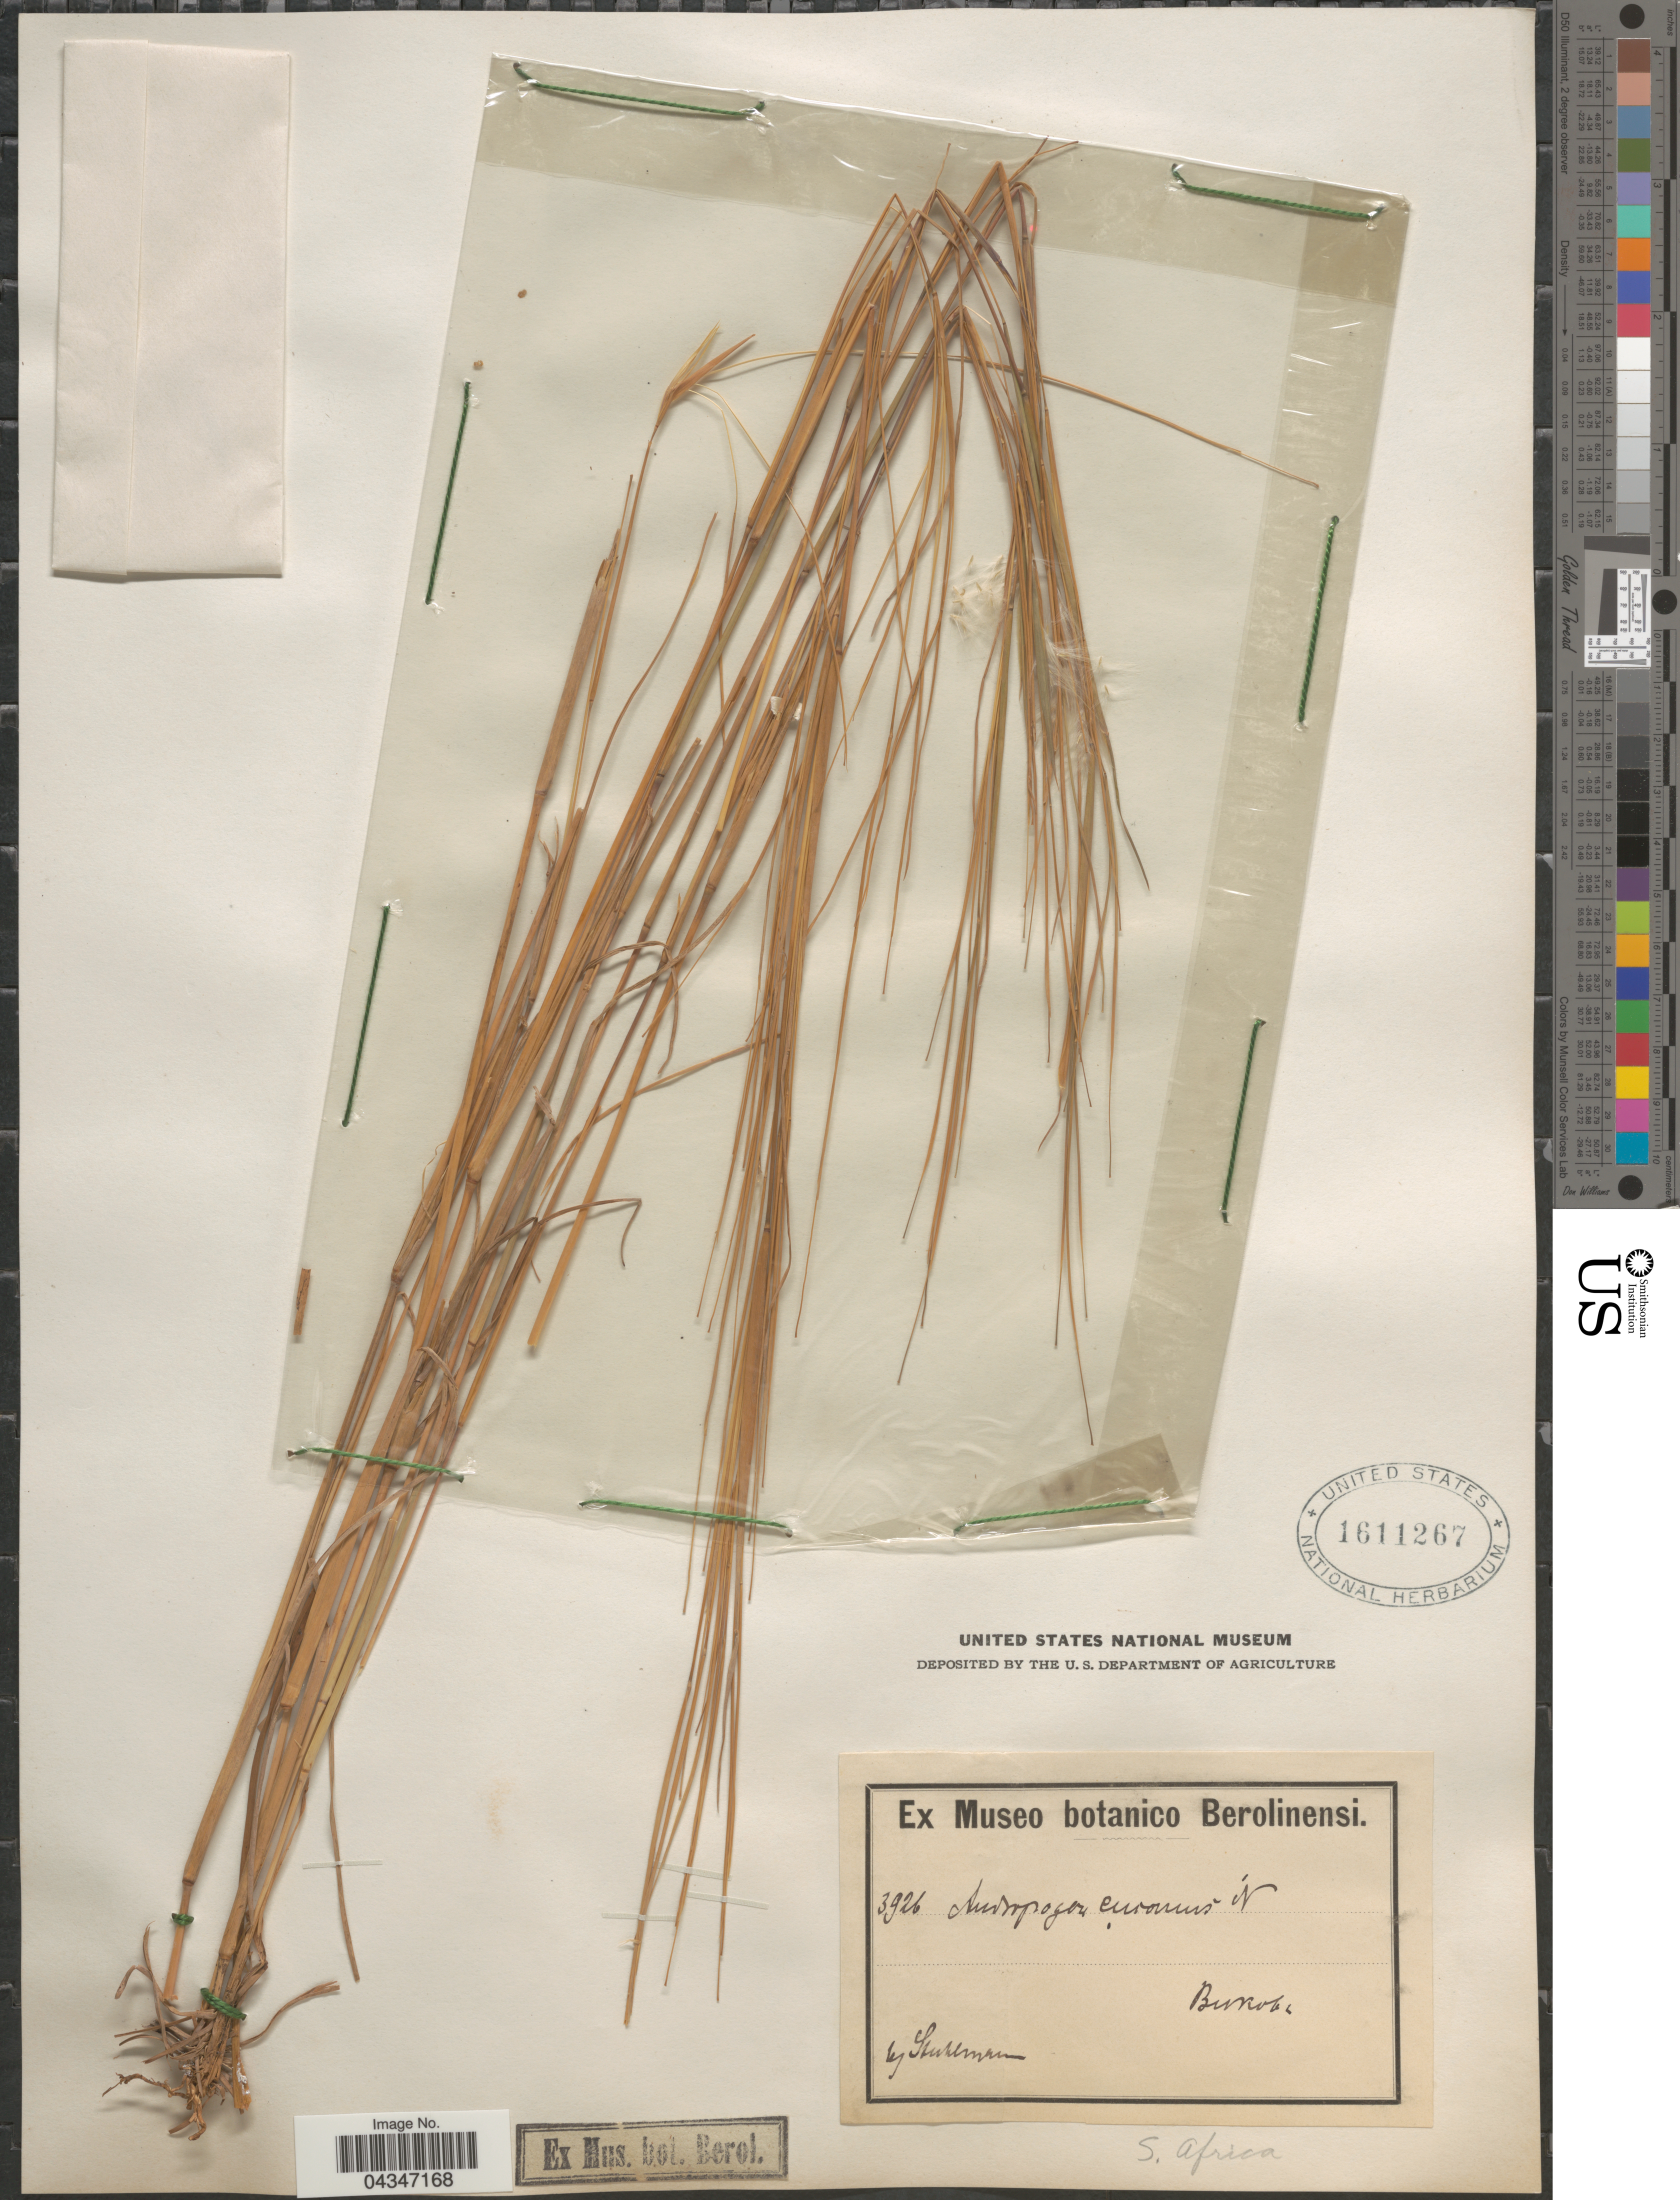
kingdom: Plantae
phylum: Tracheophyta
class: Liliopsida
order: Poales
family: Poaceae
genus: Andropogon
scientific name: Andropogon eucomus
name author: Nees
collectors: -. Stuhlmann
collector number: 3926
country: South Africa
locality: Bukoba.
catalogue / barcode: US 1611267